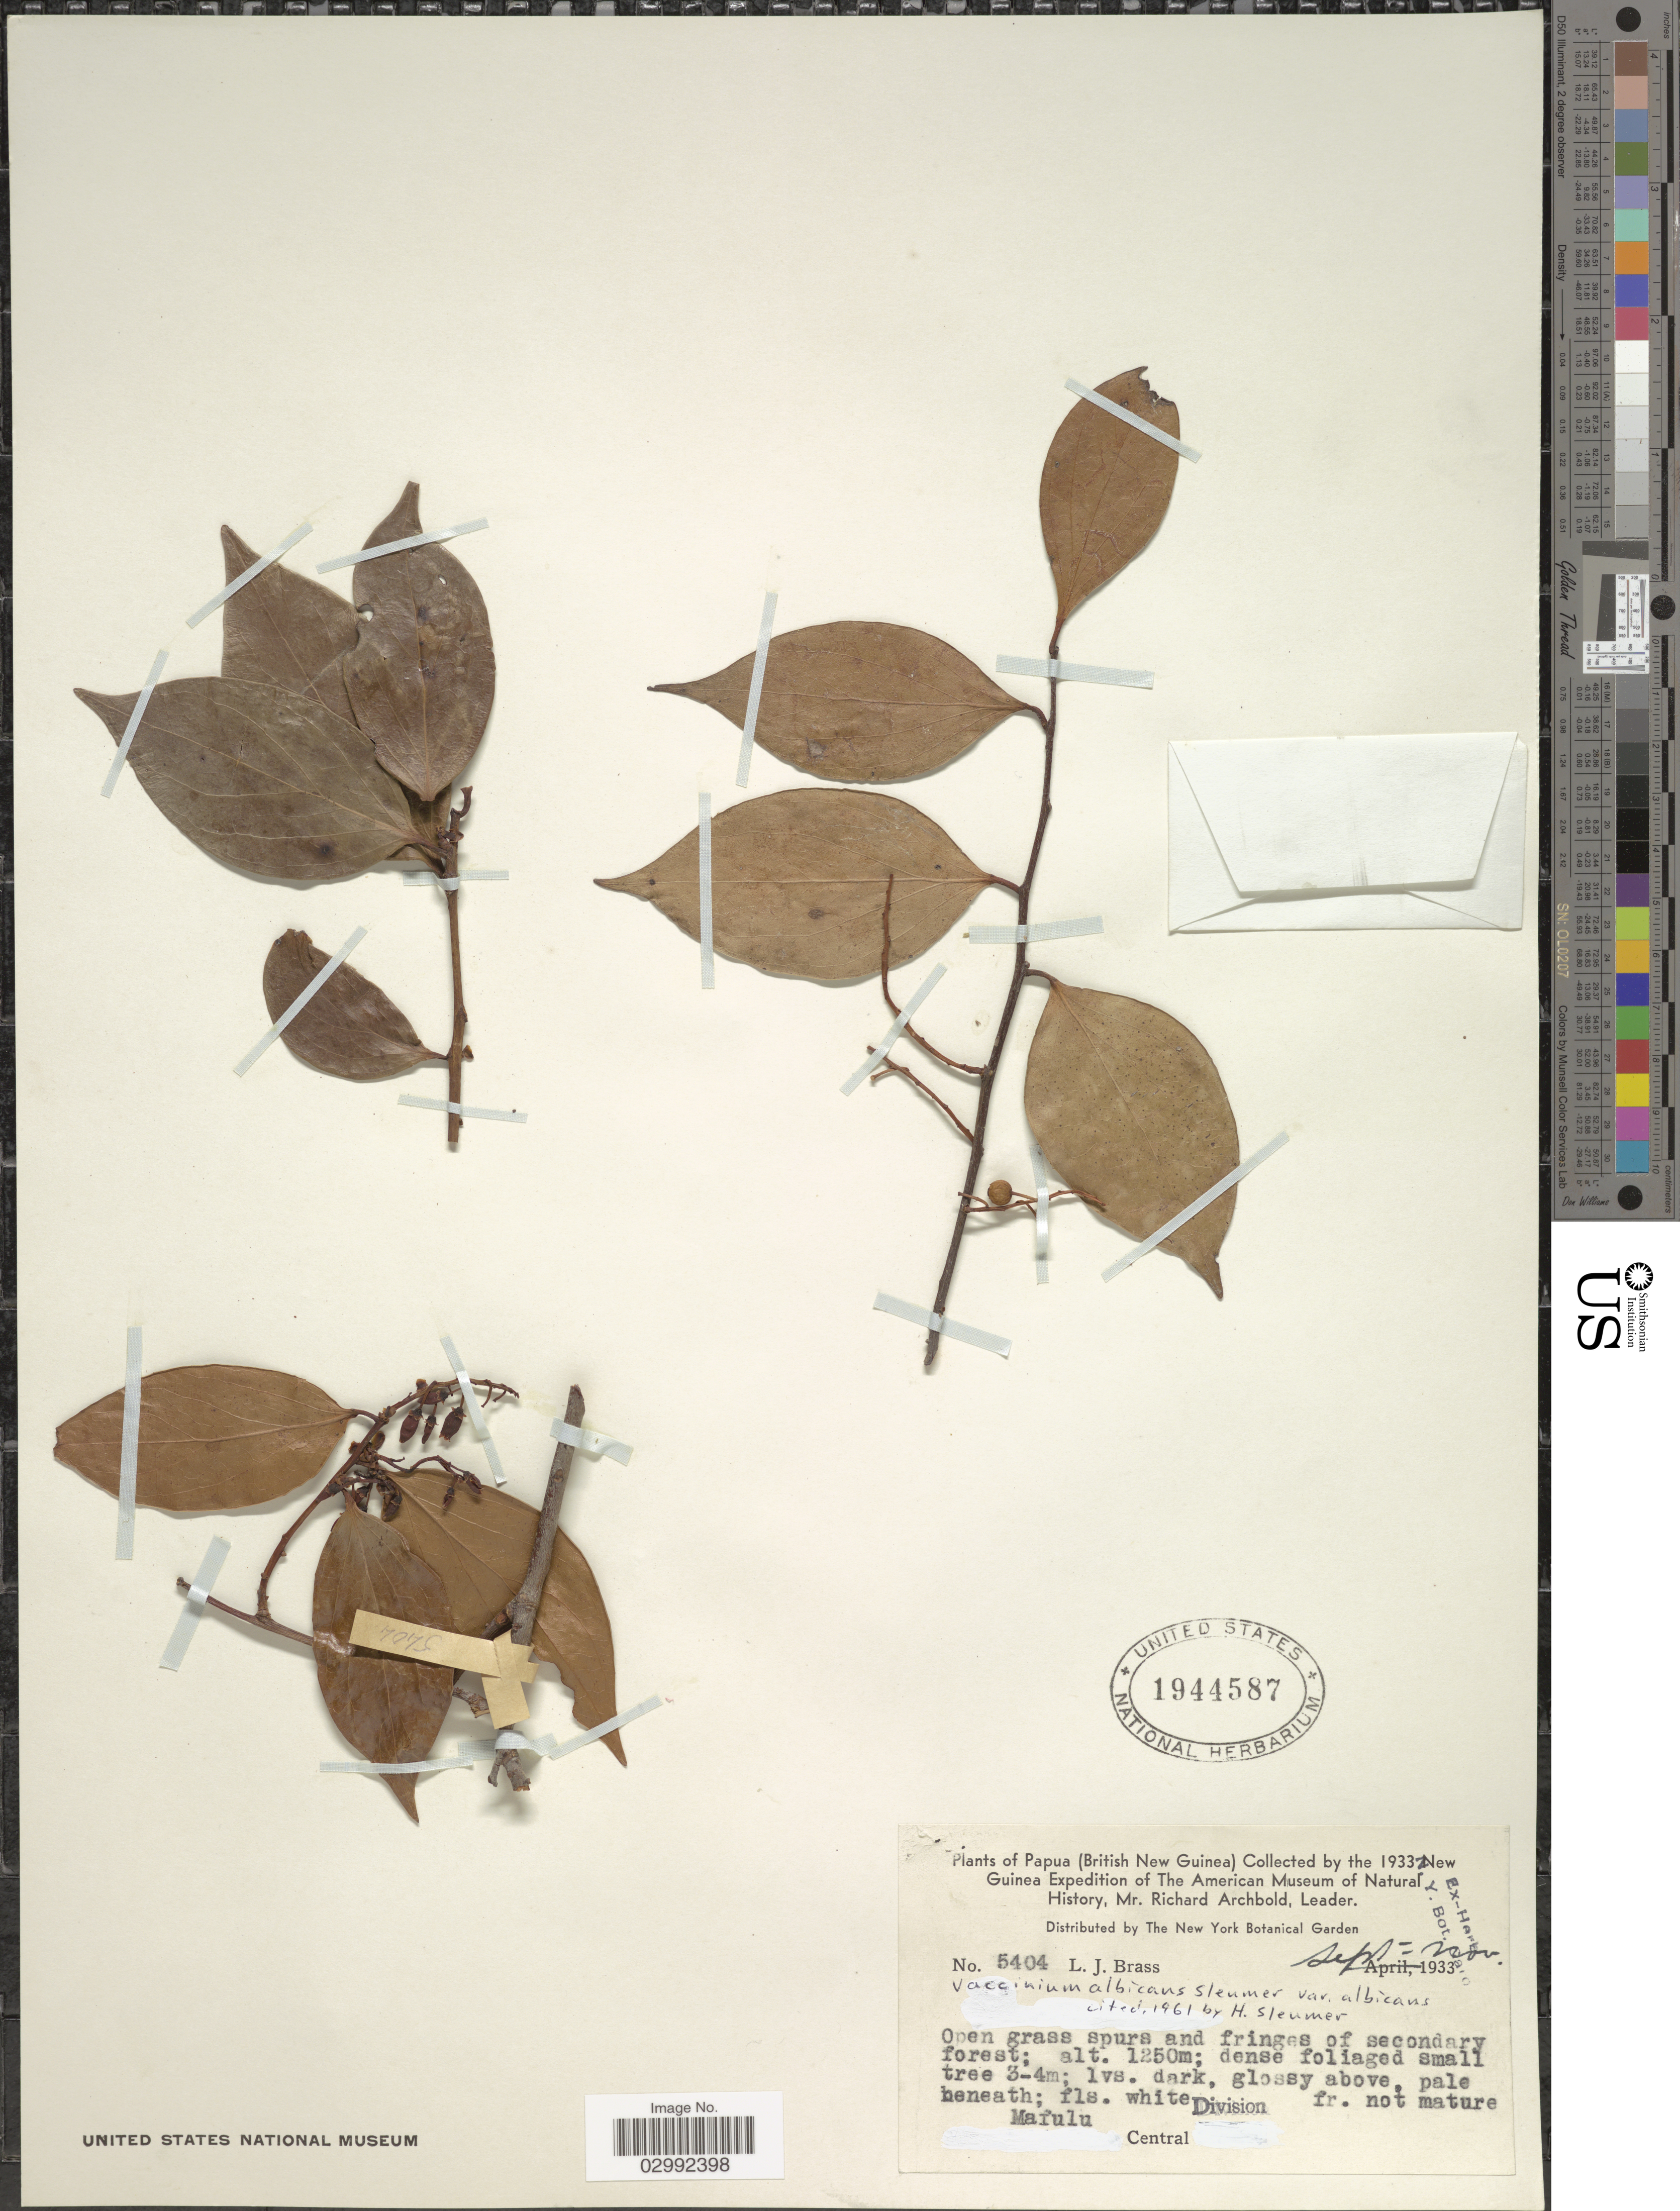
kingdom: Plantae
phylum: Tracheophyta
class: Magnoliopsida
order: Ericales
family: Ericaceae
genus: Vaccinium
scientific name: Vaccinium albicans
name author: Sleumer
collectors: L. J. Brass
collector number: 5404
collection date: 1933-09/1933-11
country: Papua New Guinea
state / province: Central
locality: Papua (British New Guinea). Mafulu Division.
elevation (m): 1250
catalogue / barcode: US 1944587